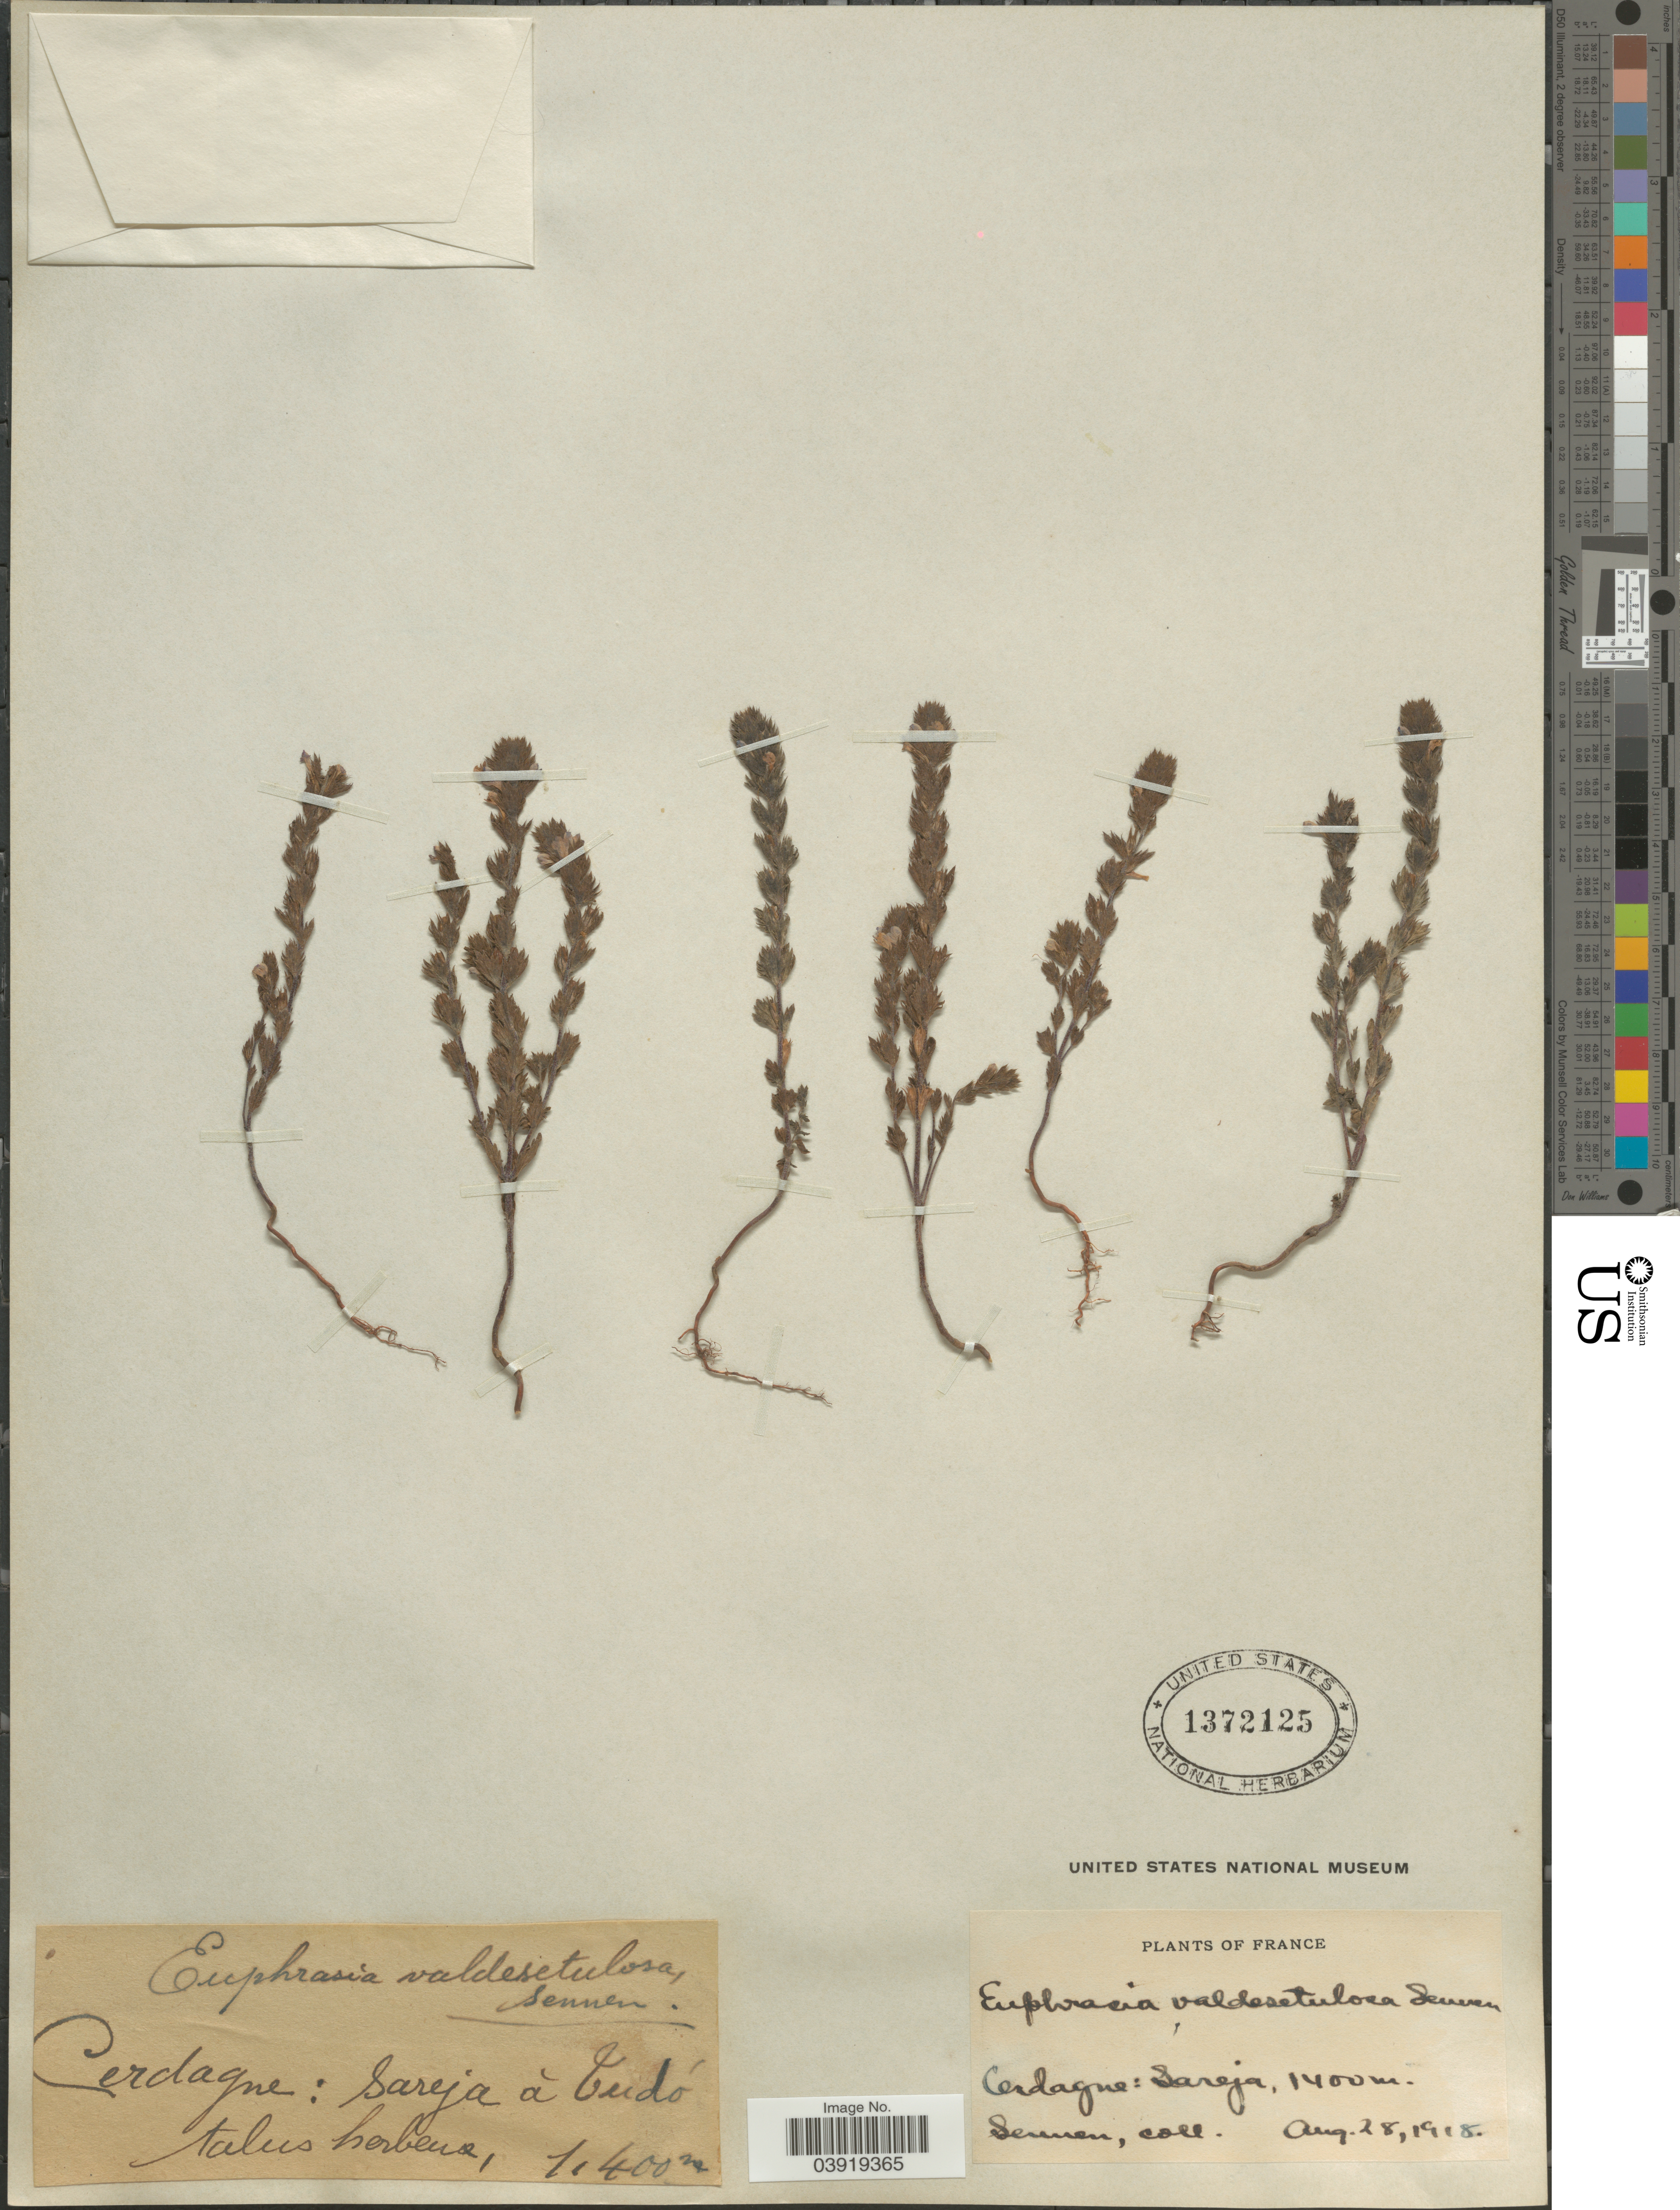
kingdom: Plantae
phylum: Tracheophyta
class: Magnoliopsida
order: Lamiales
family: Orobanchaceae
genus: Euphrasia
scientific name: Euphrasia valdesetulosa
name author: Sennen ex Rothm.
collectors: E. Sennen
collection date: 1918-08-28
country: France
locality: Cerdagne: Sareja á Teido [interpreted].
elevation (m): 1400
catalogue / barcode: US 1372125